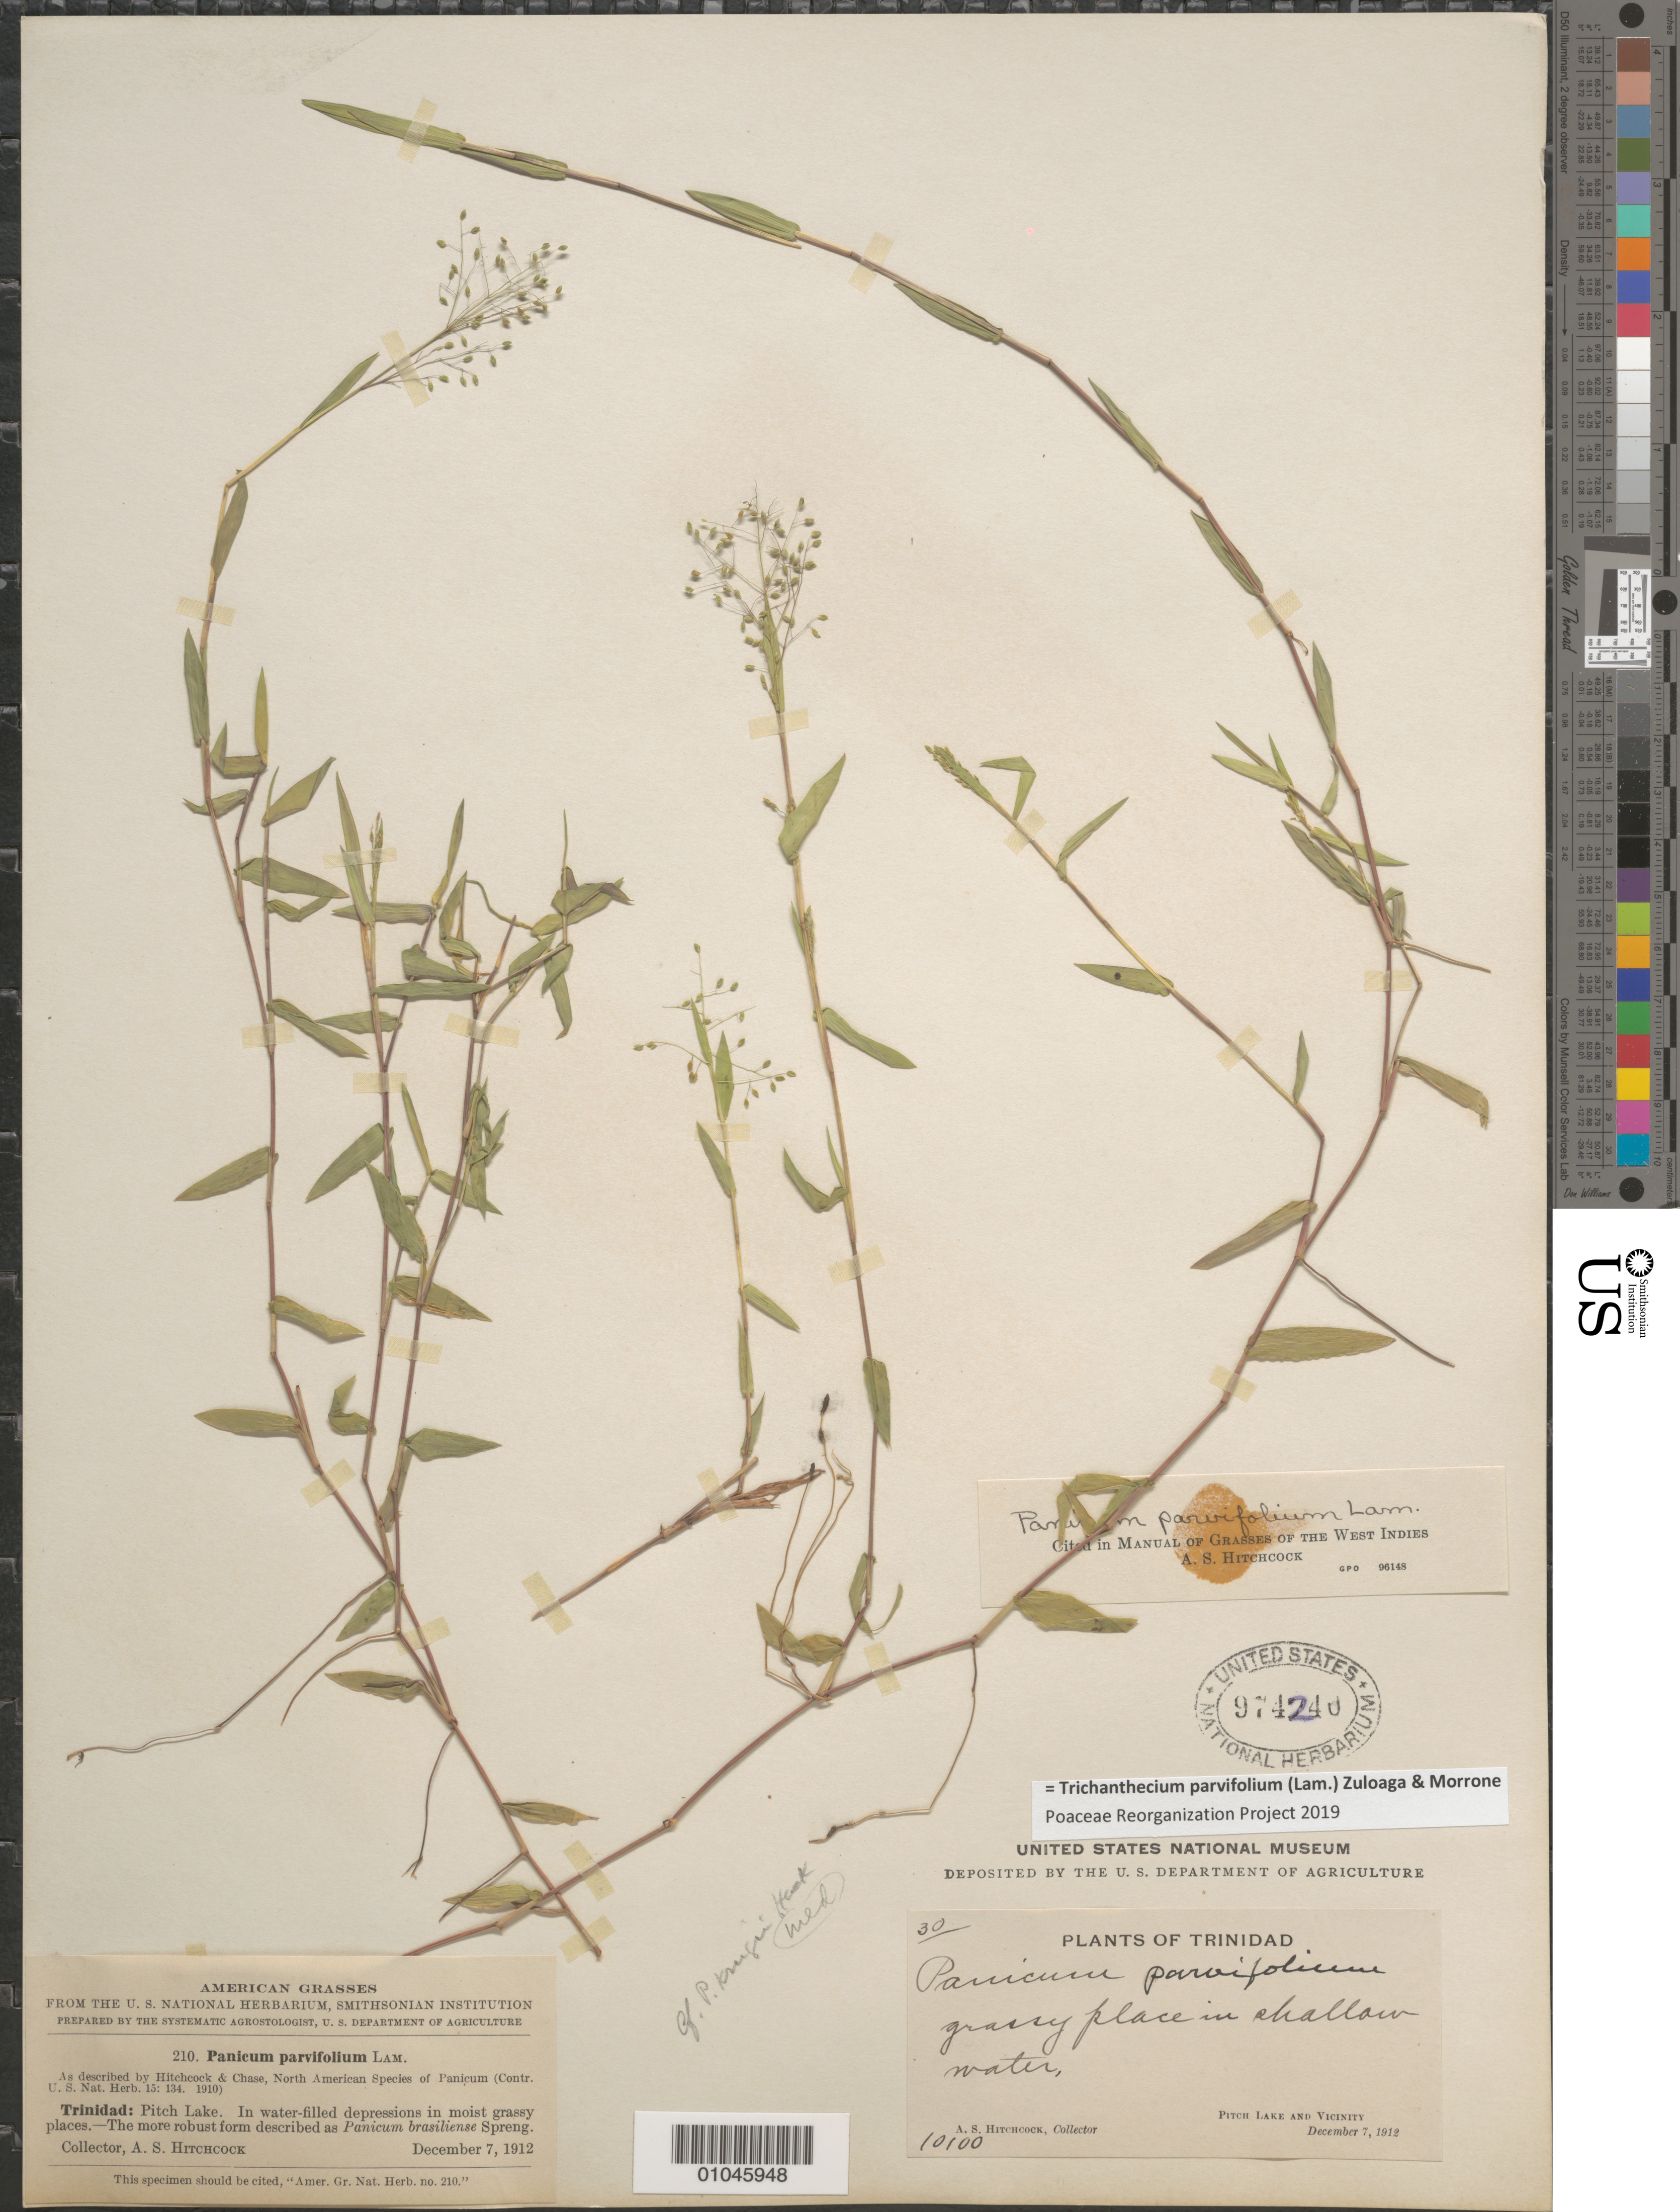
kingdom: Plantae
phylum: Tracheophyta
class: Liliopsida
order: Poales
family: Poaceae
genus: Trichanthecium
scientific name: Trichanthecium parvifolium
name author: (Lam.) Zuloaga & Morrone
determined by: Poaceae Reorganization Project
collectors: A. S. Hitchcock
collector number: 10100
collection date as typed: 07 Dec 1912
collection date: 1912-12-07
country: Trinidad and Tobago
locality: Grassy place in shallow water. Pitch lake and vicinity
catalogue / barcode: US 974240